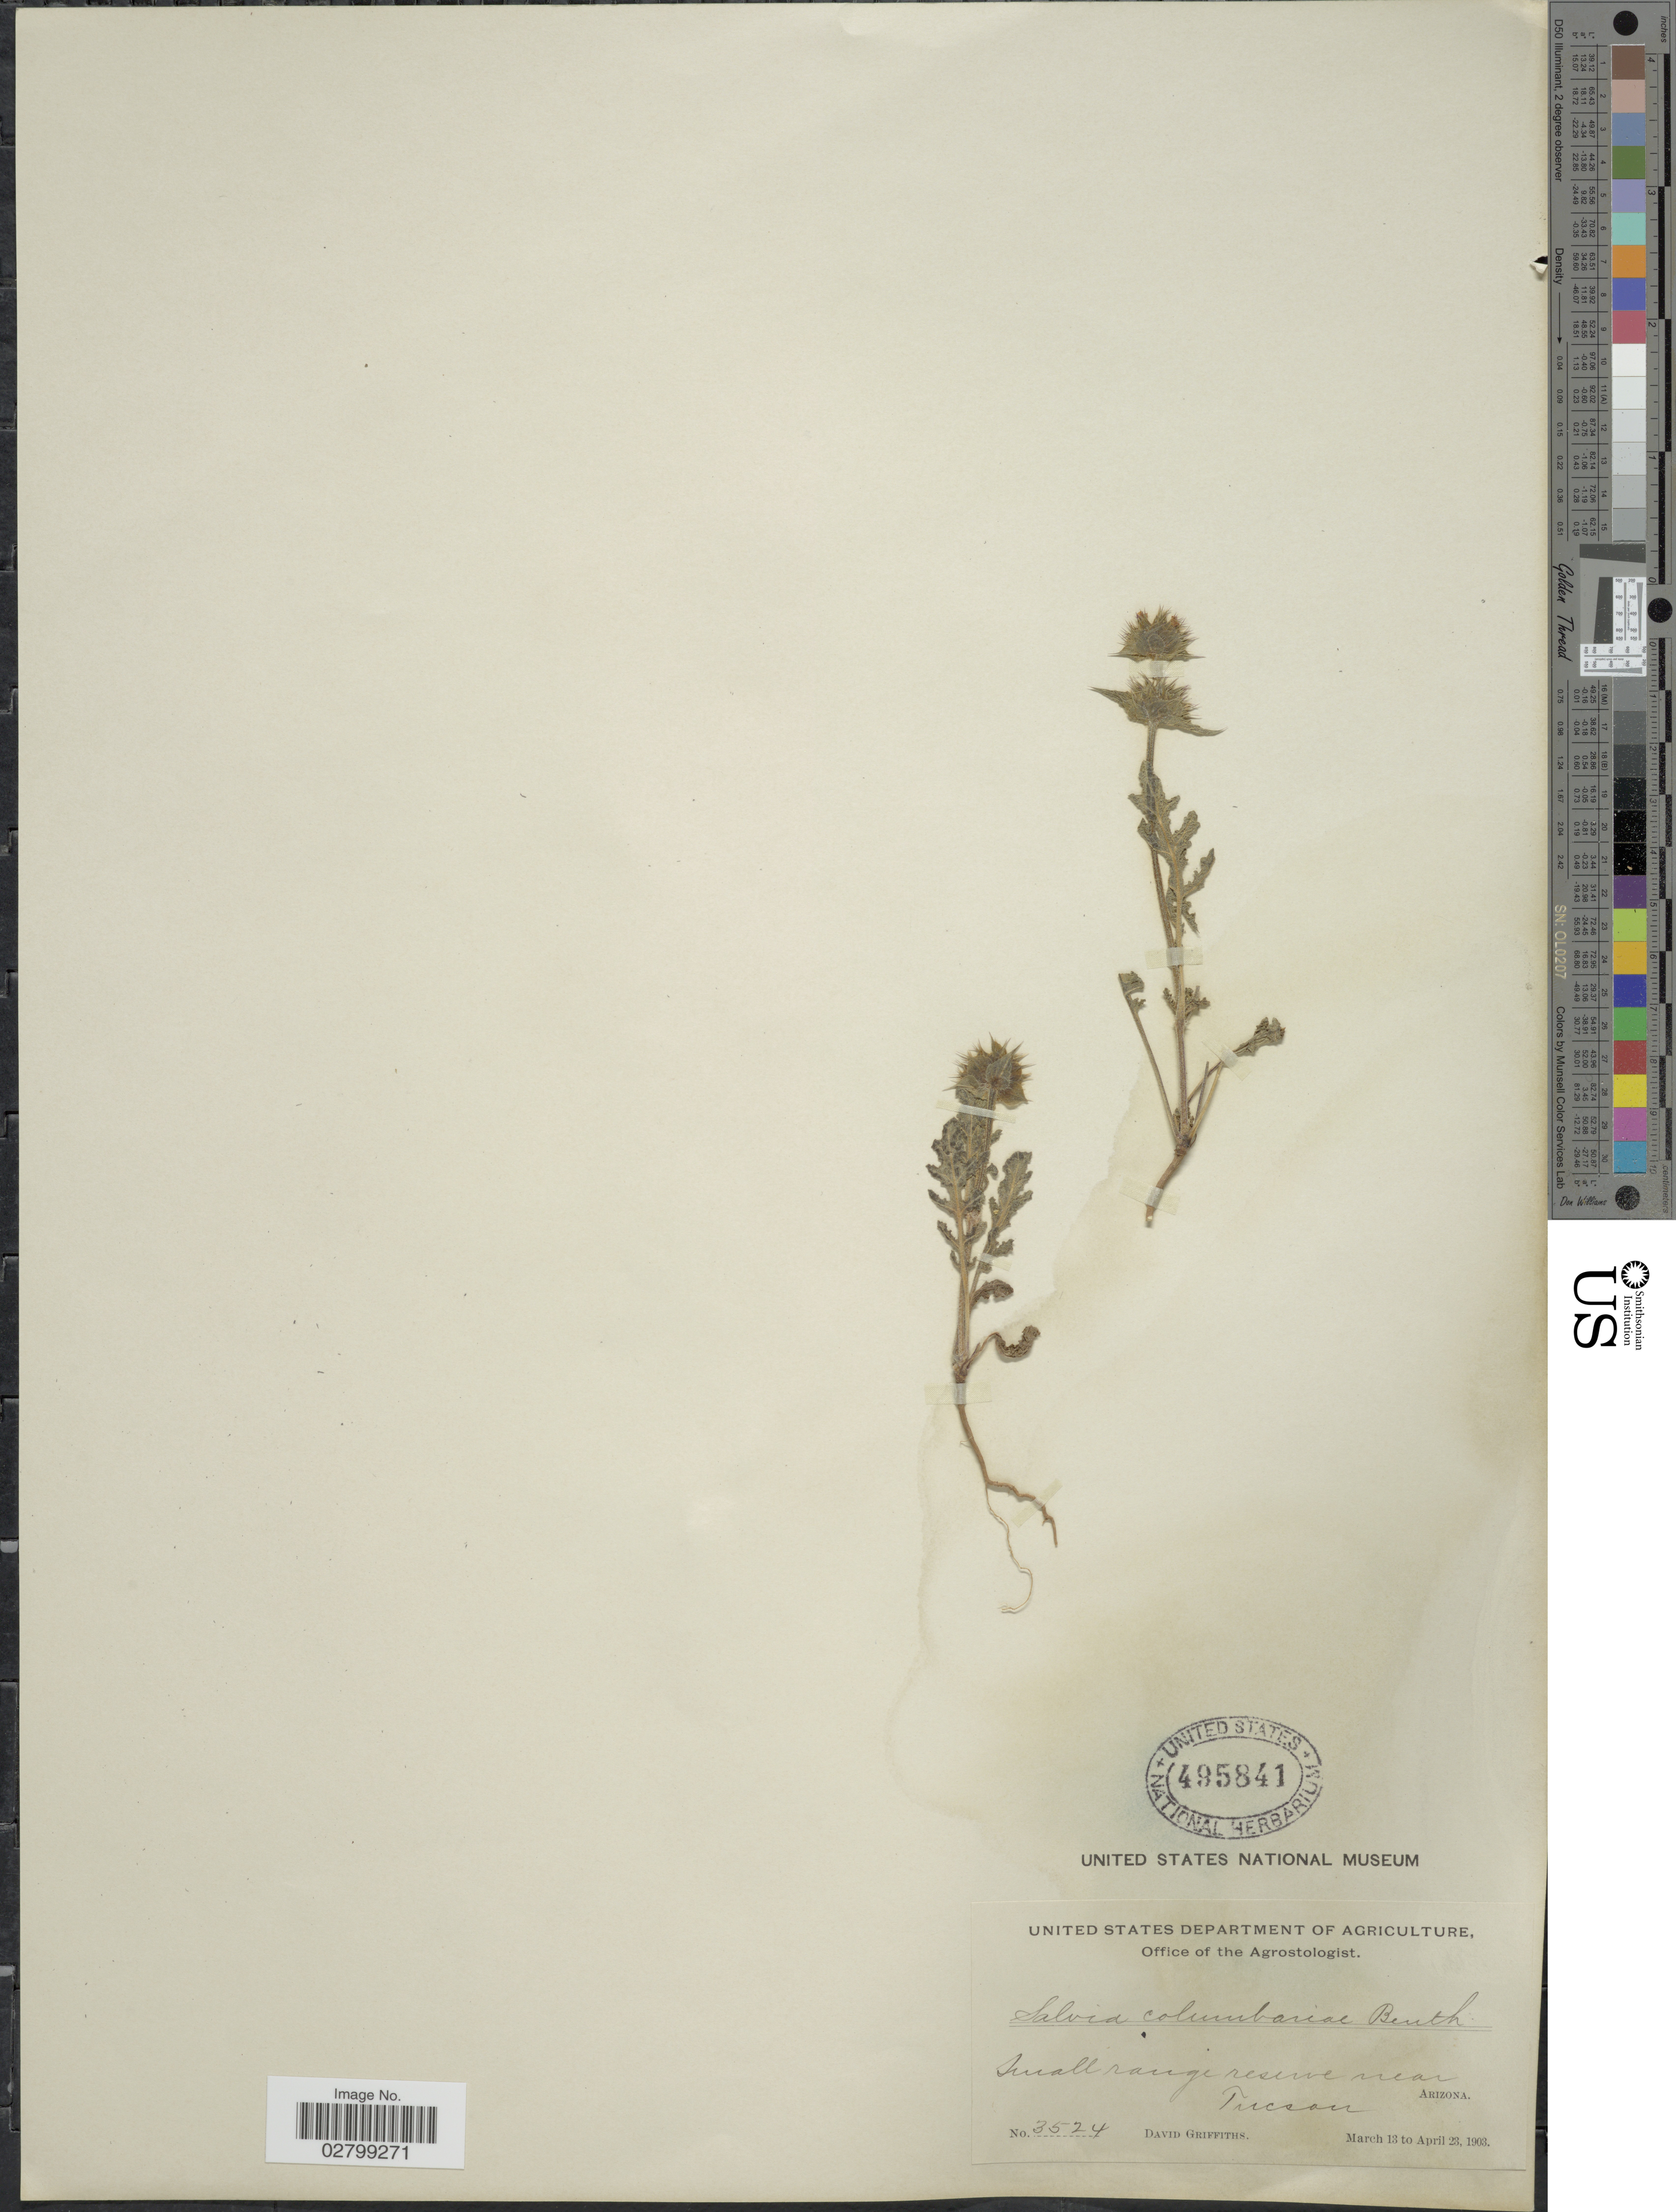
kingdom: Plantae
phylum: Tracheophyta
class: Magnoliopsida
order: Lamiales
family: Lamiaceae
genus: Salvia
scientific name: Salvia columbariae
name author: Benth.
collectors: D. Griffiths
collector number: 3524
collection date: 1903-03-13/1903-04-23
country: United States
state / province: Arizona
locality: Small range reserve near Tucson.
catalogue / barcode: US 495841